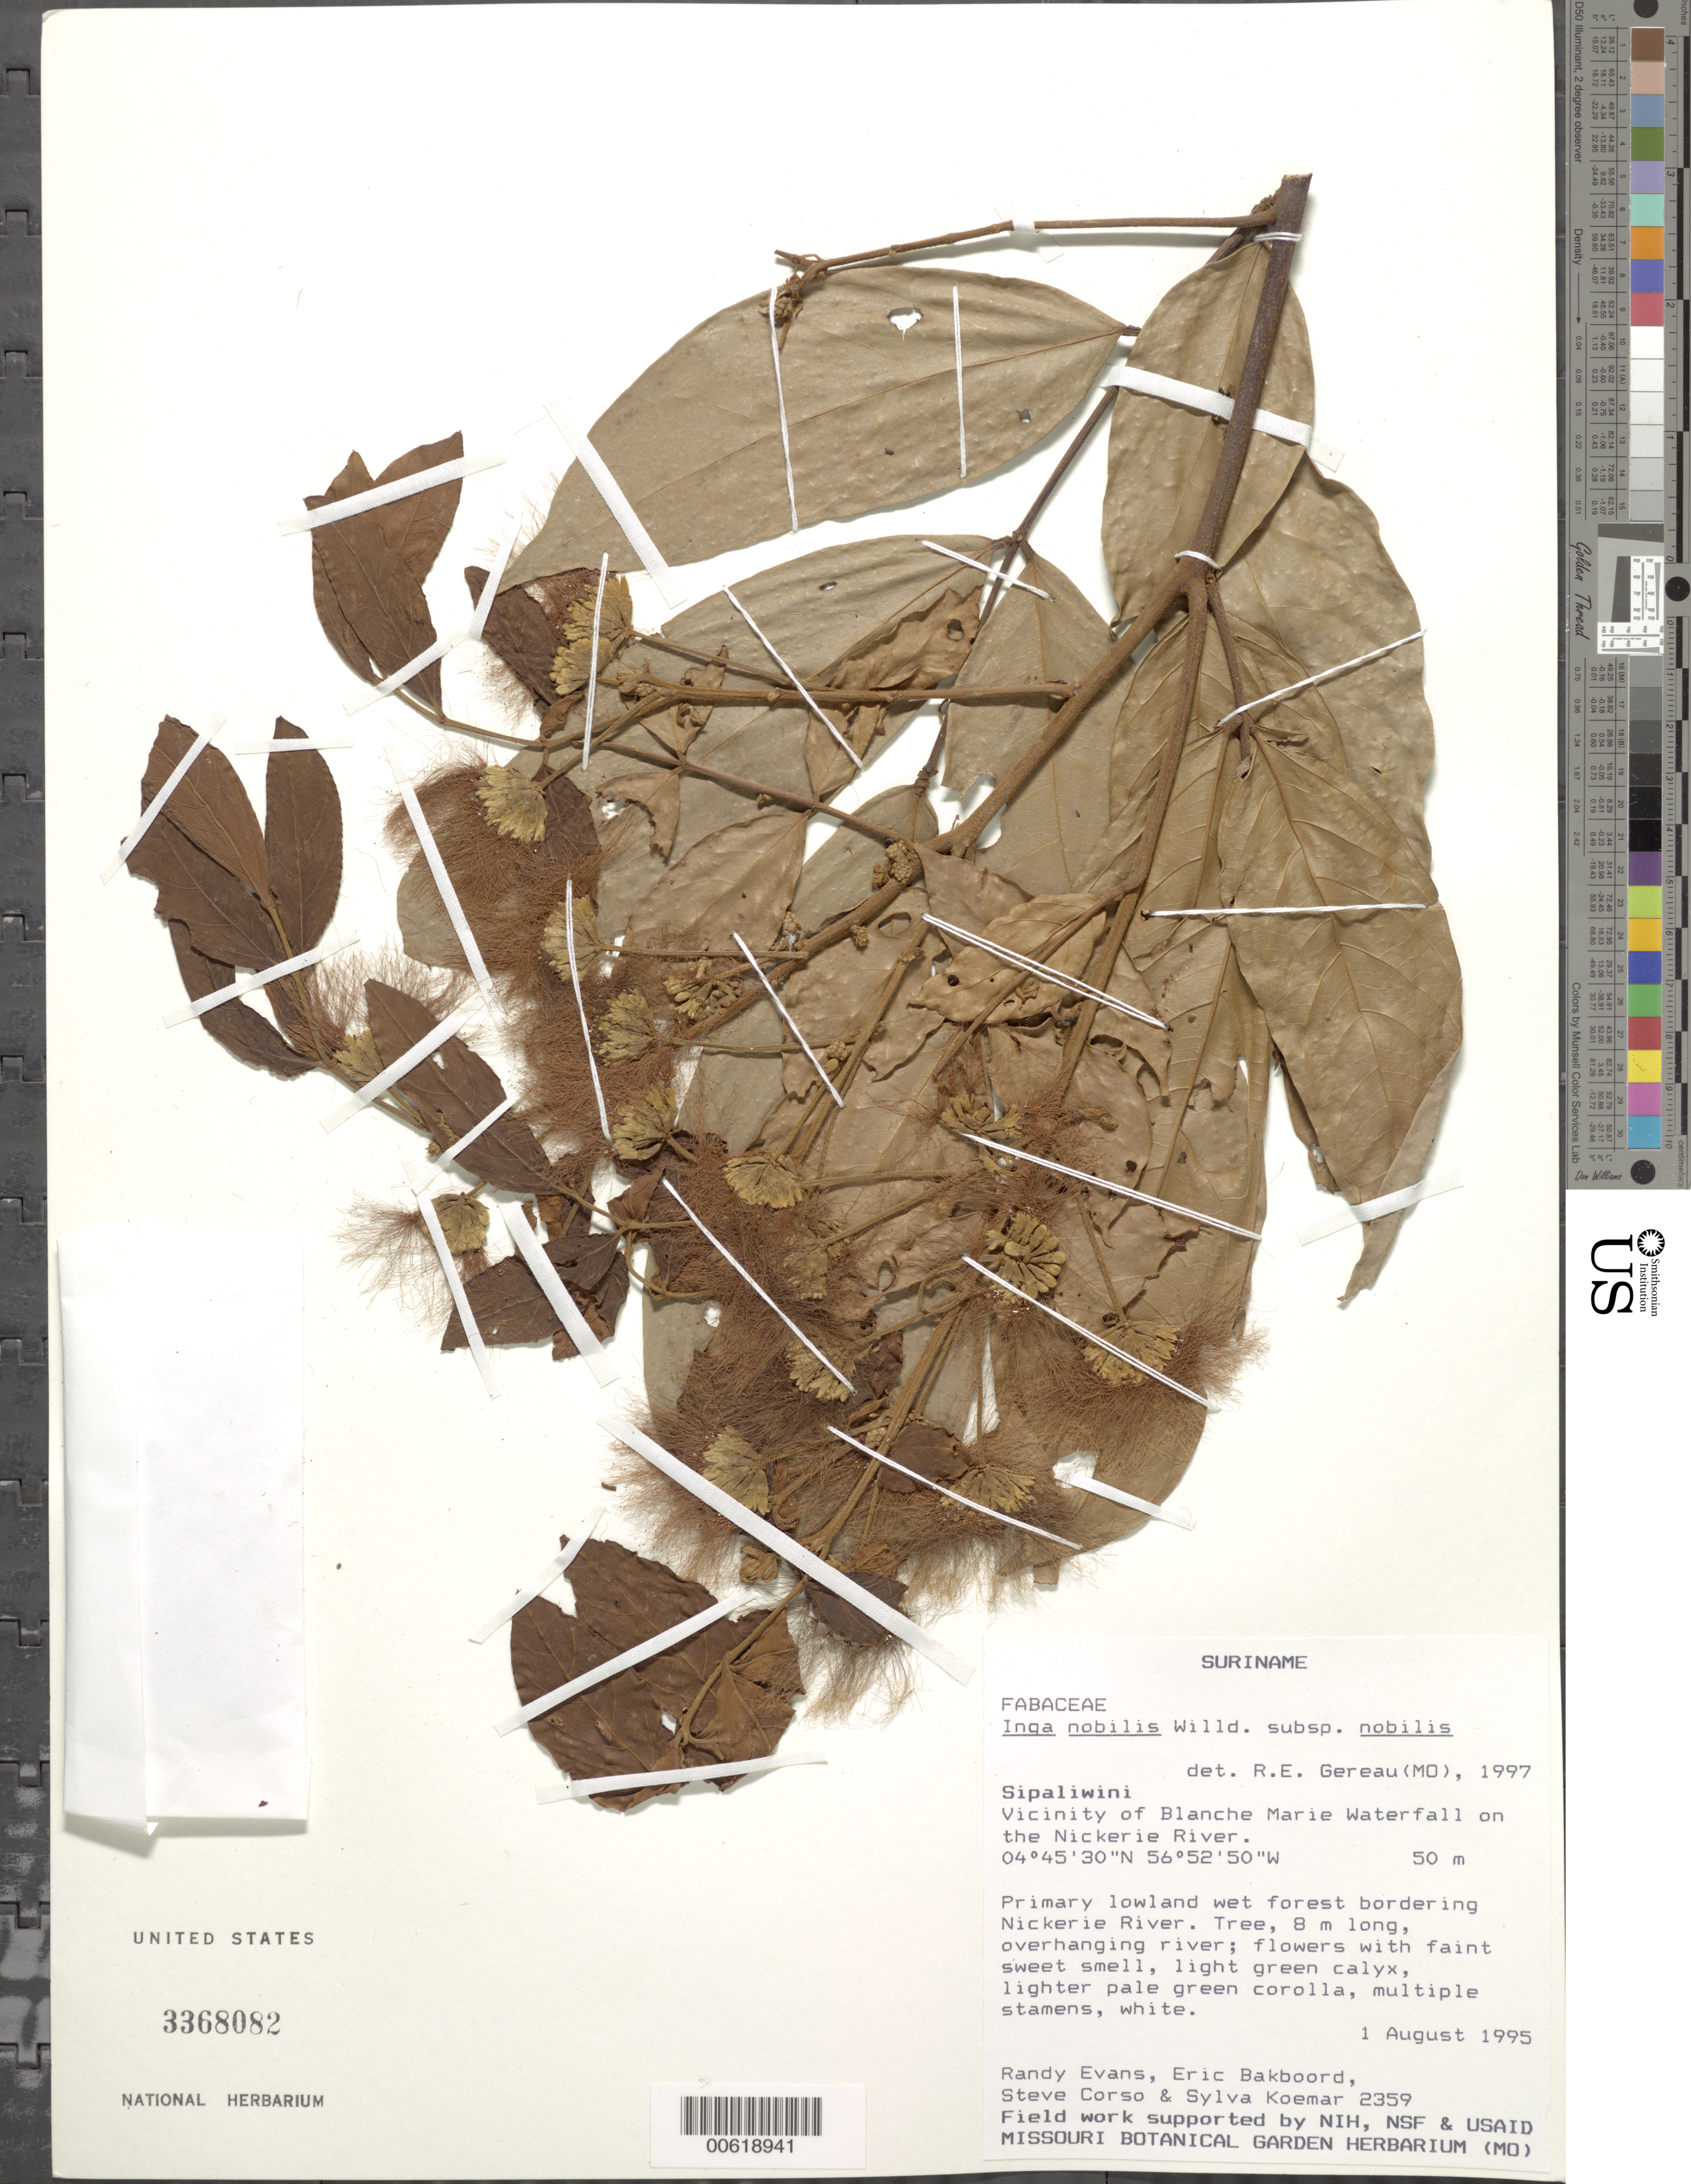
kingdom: Plantae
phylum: Tracheophyta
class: Magnoliopsida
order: Fabales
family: Fabaceae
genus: Inga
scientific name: Inga nobilis subsp. nobilis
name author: Willd.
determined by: Gereau, R. E.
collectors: R. Evans, E. Bakboord, S. Corso & S. Koemar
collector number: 2359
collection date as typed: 1-Aug-95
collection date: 1995-08-01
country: Suriname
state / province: Sipaliwini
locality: Blanche Marie Waterfall, vic., on Nickerie R.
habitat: Primary lowland wet forest bordering Nickerie River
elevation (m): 50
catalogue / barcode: US 3368082